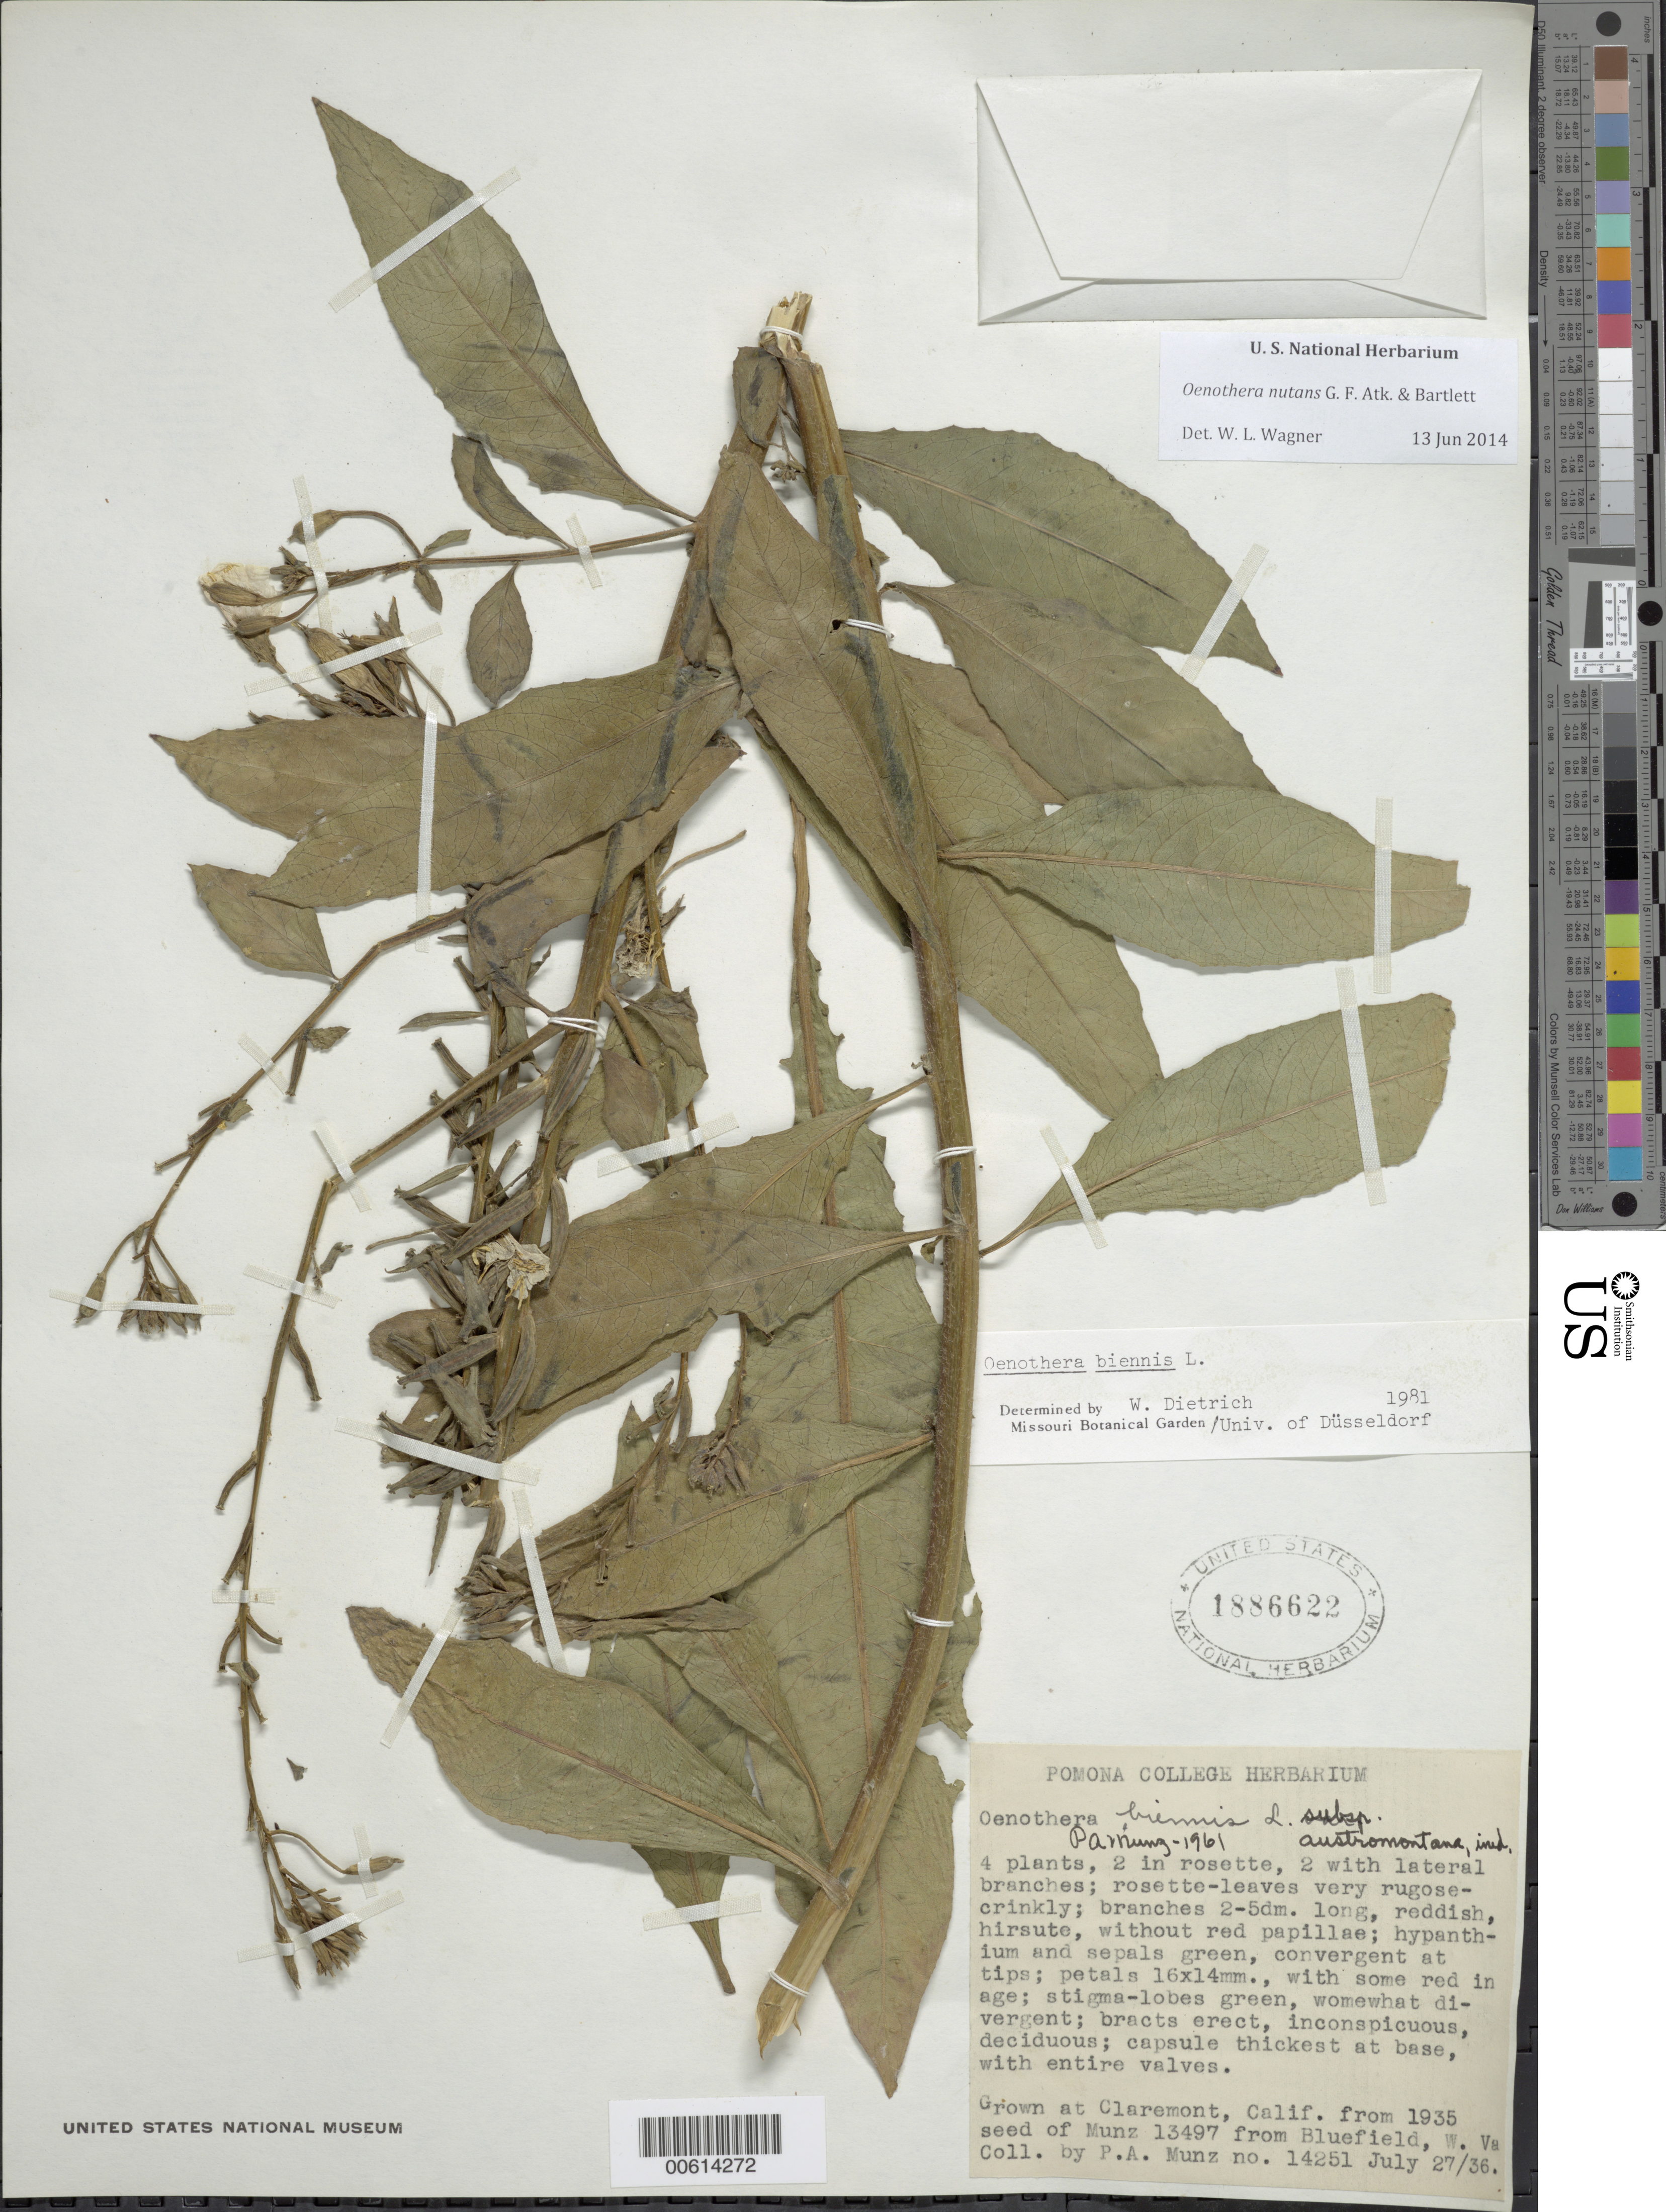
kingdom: Plantae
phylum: Tracheophyta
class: Magnoliopsida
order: Myrtales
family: Onagraceae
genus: Oenothera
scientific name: Oenothera nutans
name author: G.F. Atk. & Bartlett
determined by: Wagner, W. L., (BOT), Smithsonian Institution - National Museum of Natural History (UNITED STATES)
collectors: P. A. Munz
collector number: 14251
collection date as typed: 27 Jul 1936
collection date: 1936-07-27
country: United States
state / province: California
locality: Pomona College, Claremont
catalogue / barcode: US 1886622